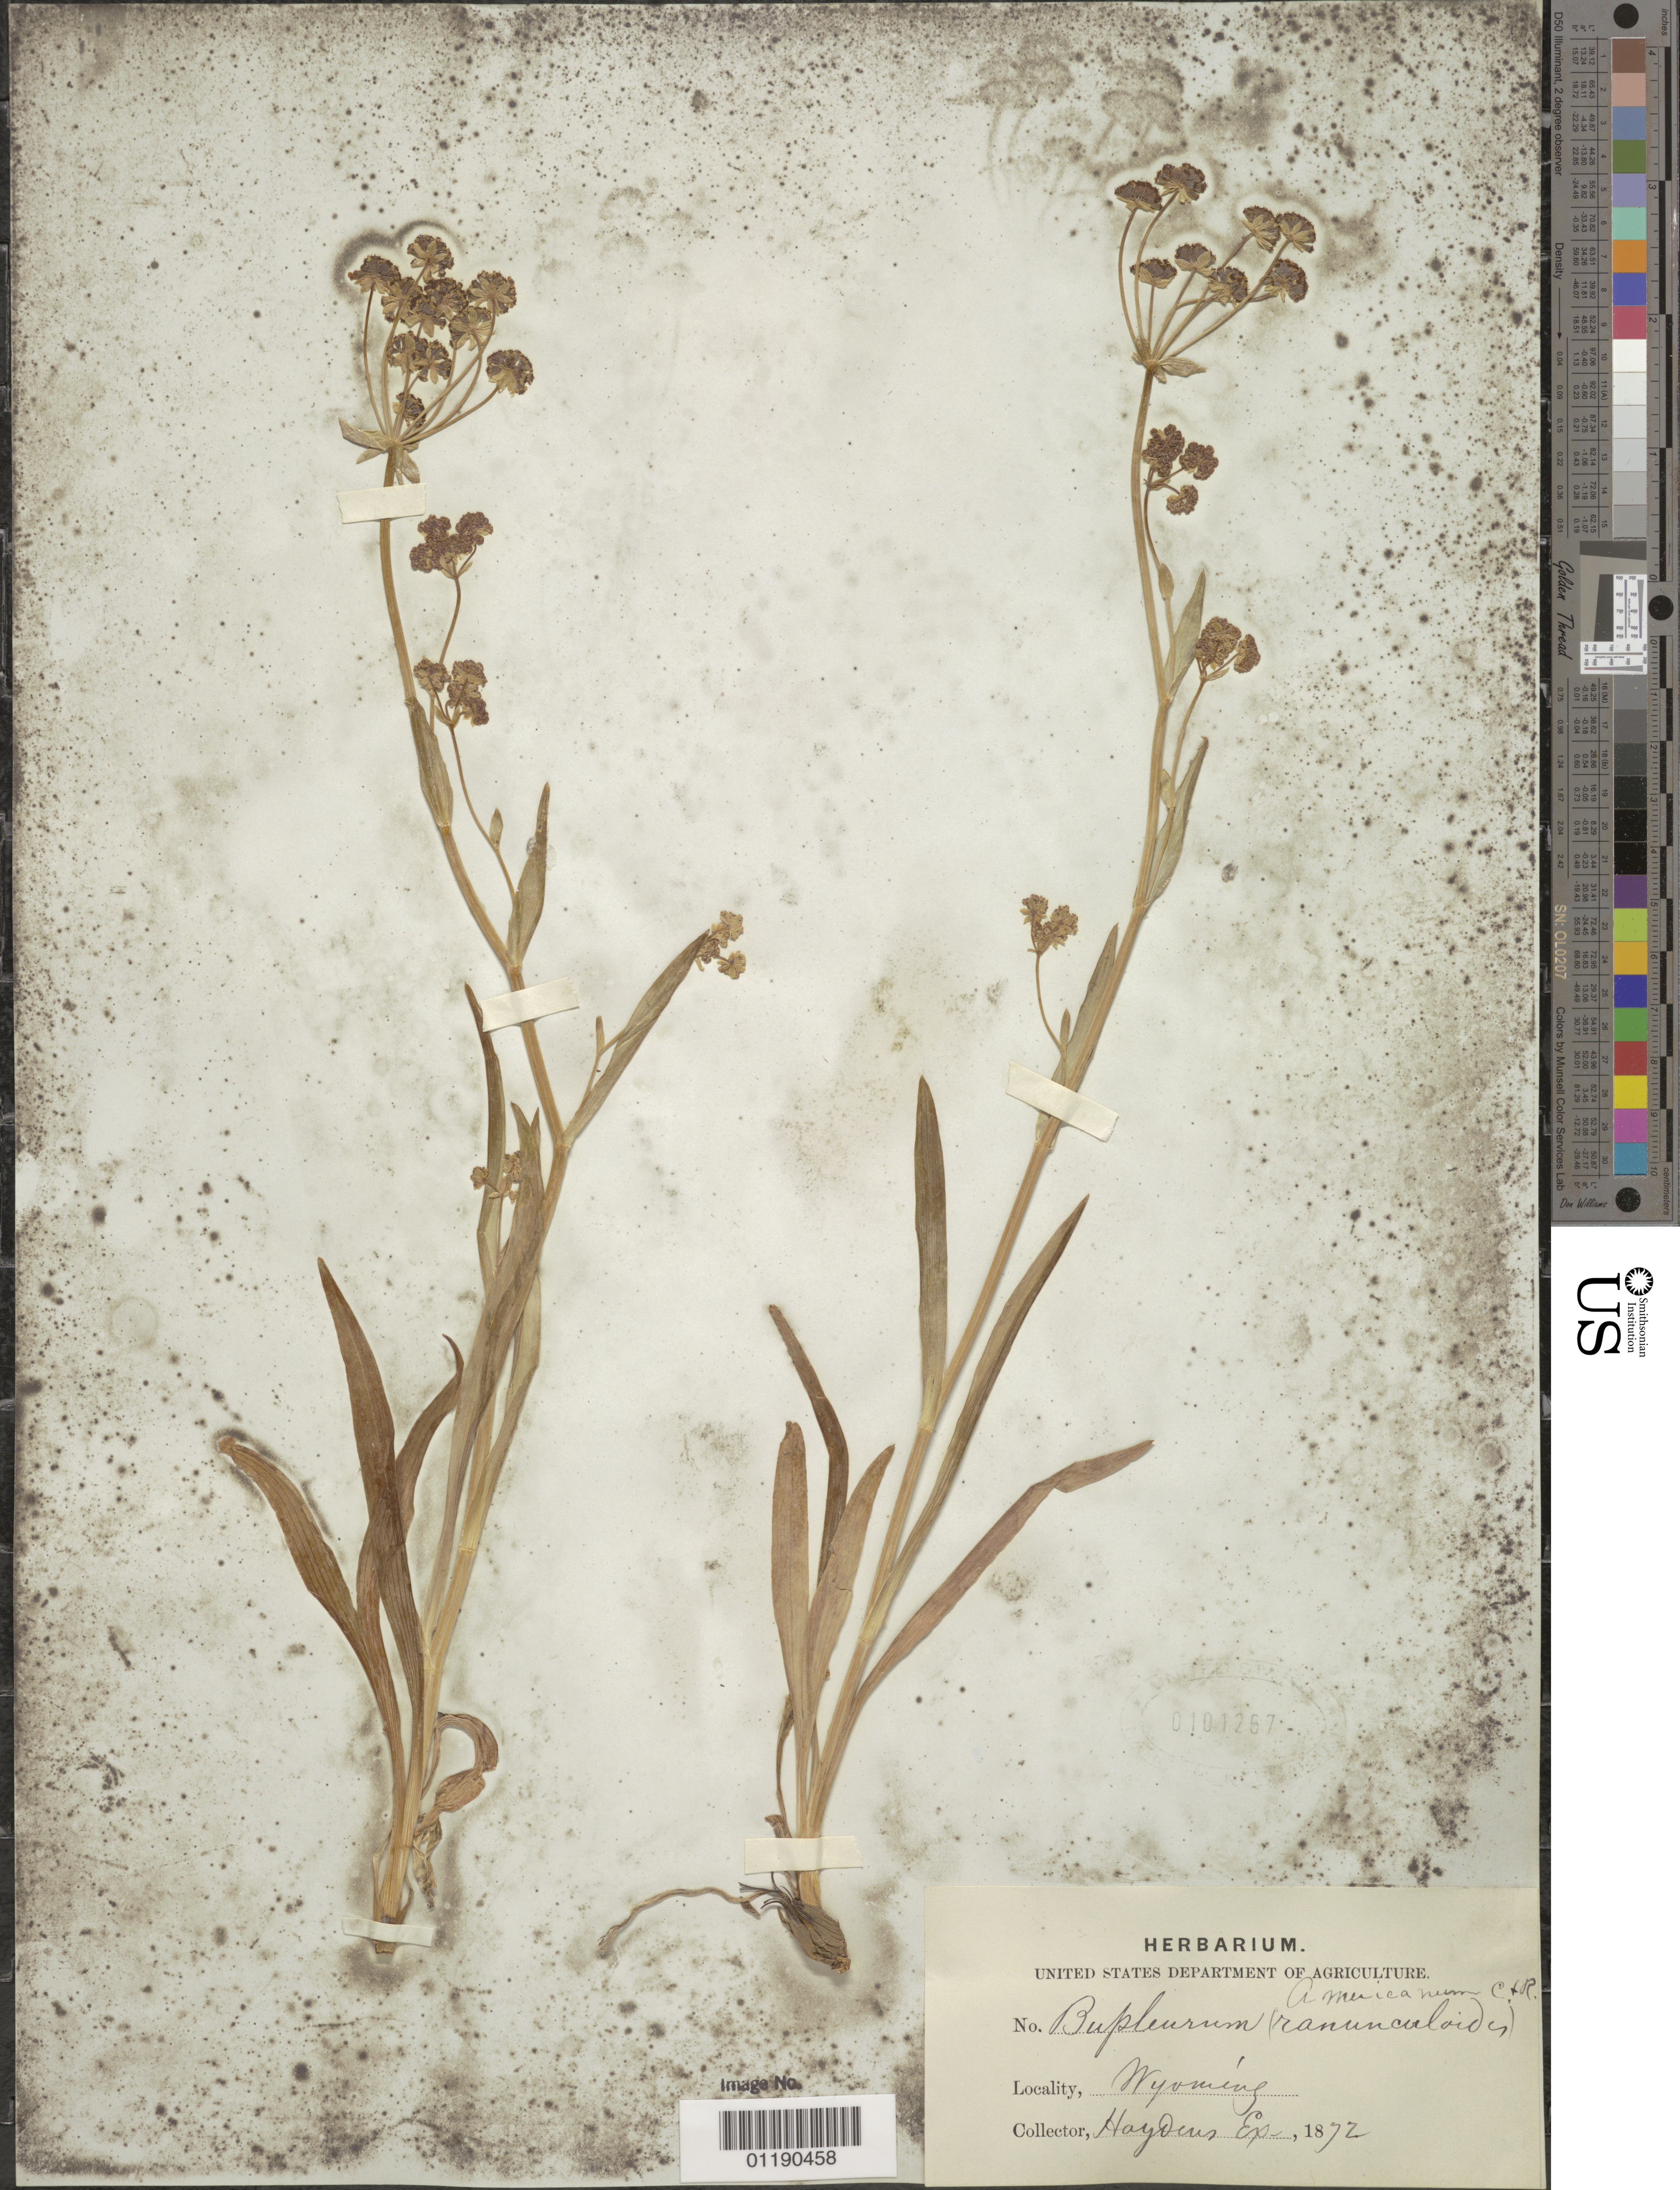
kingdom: Plantae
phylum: Tracheophyta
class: Magnoliopsida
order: Apiales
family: Apiaceae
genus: Bupleurum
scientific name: Bupleurum americanum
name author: J.M. Coult. & Rose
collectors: Hayden's Exped.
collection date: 1872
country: United States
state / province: Wyoming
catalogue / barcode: US 101267